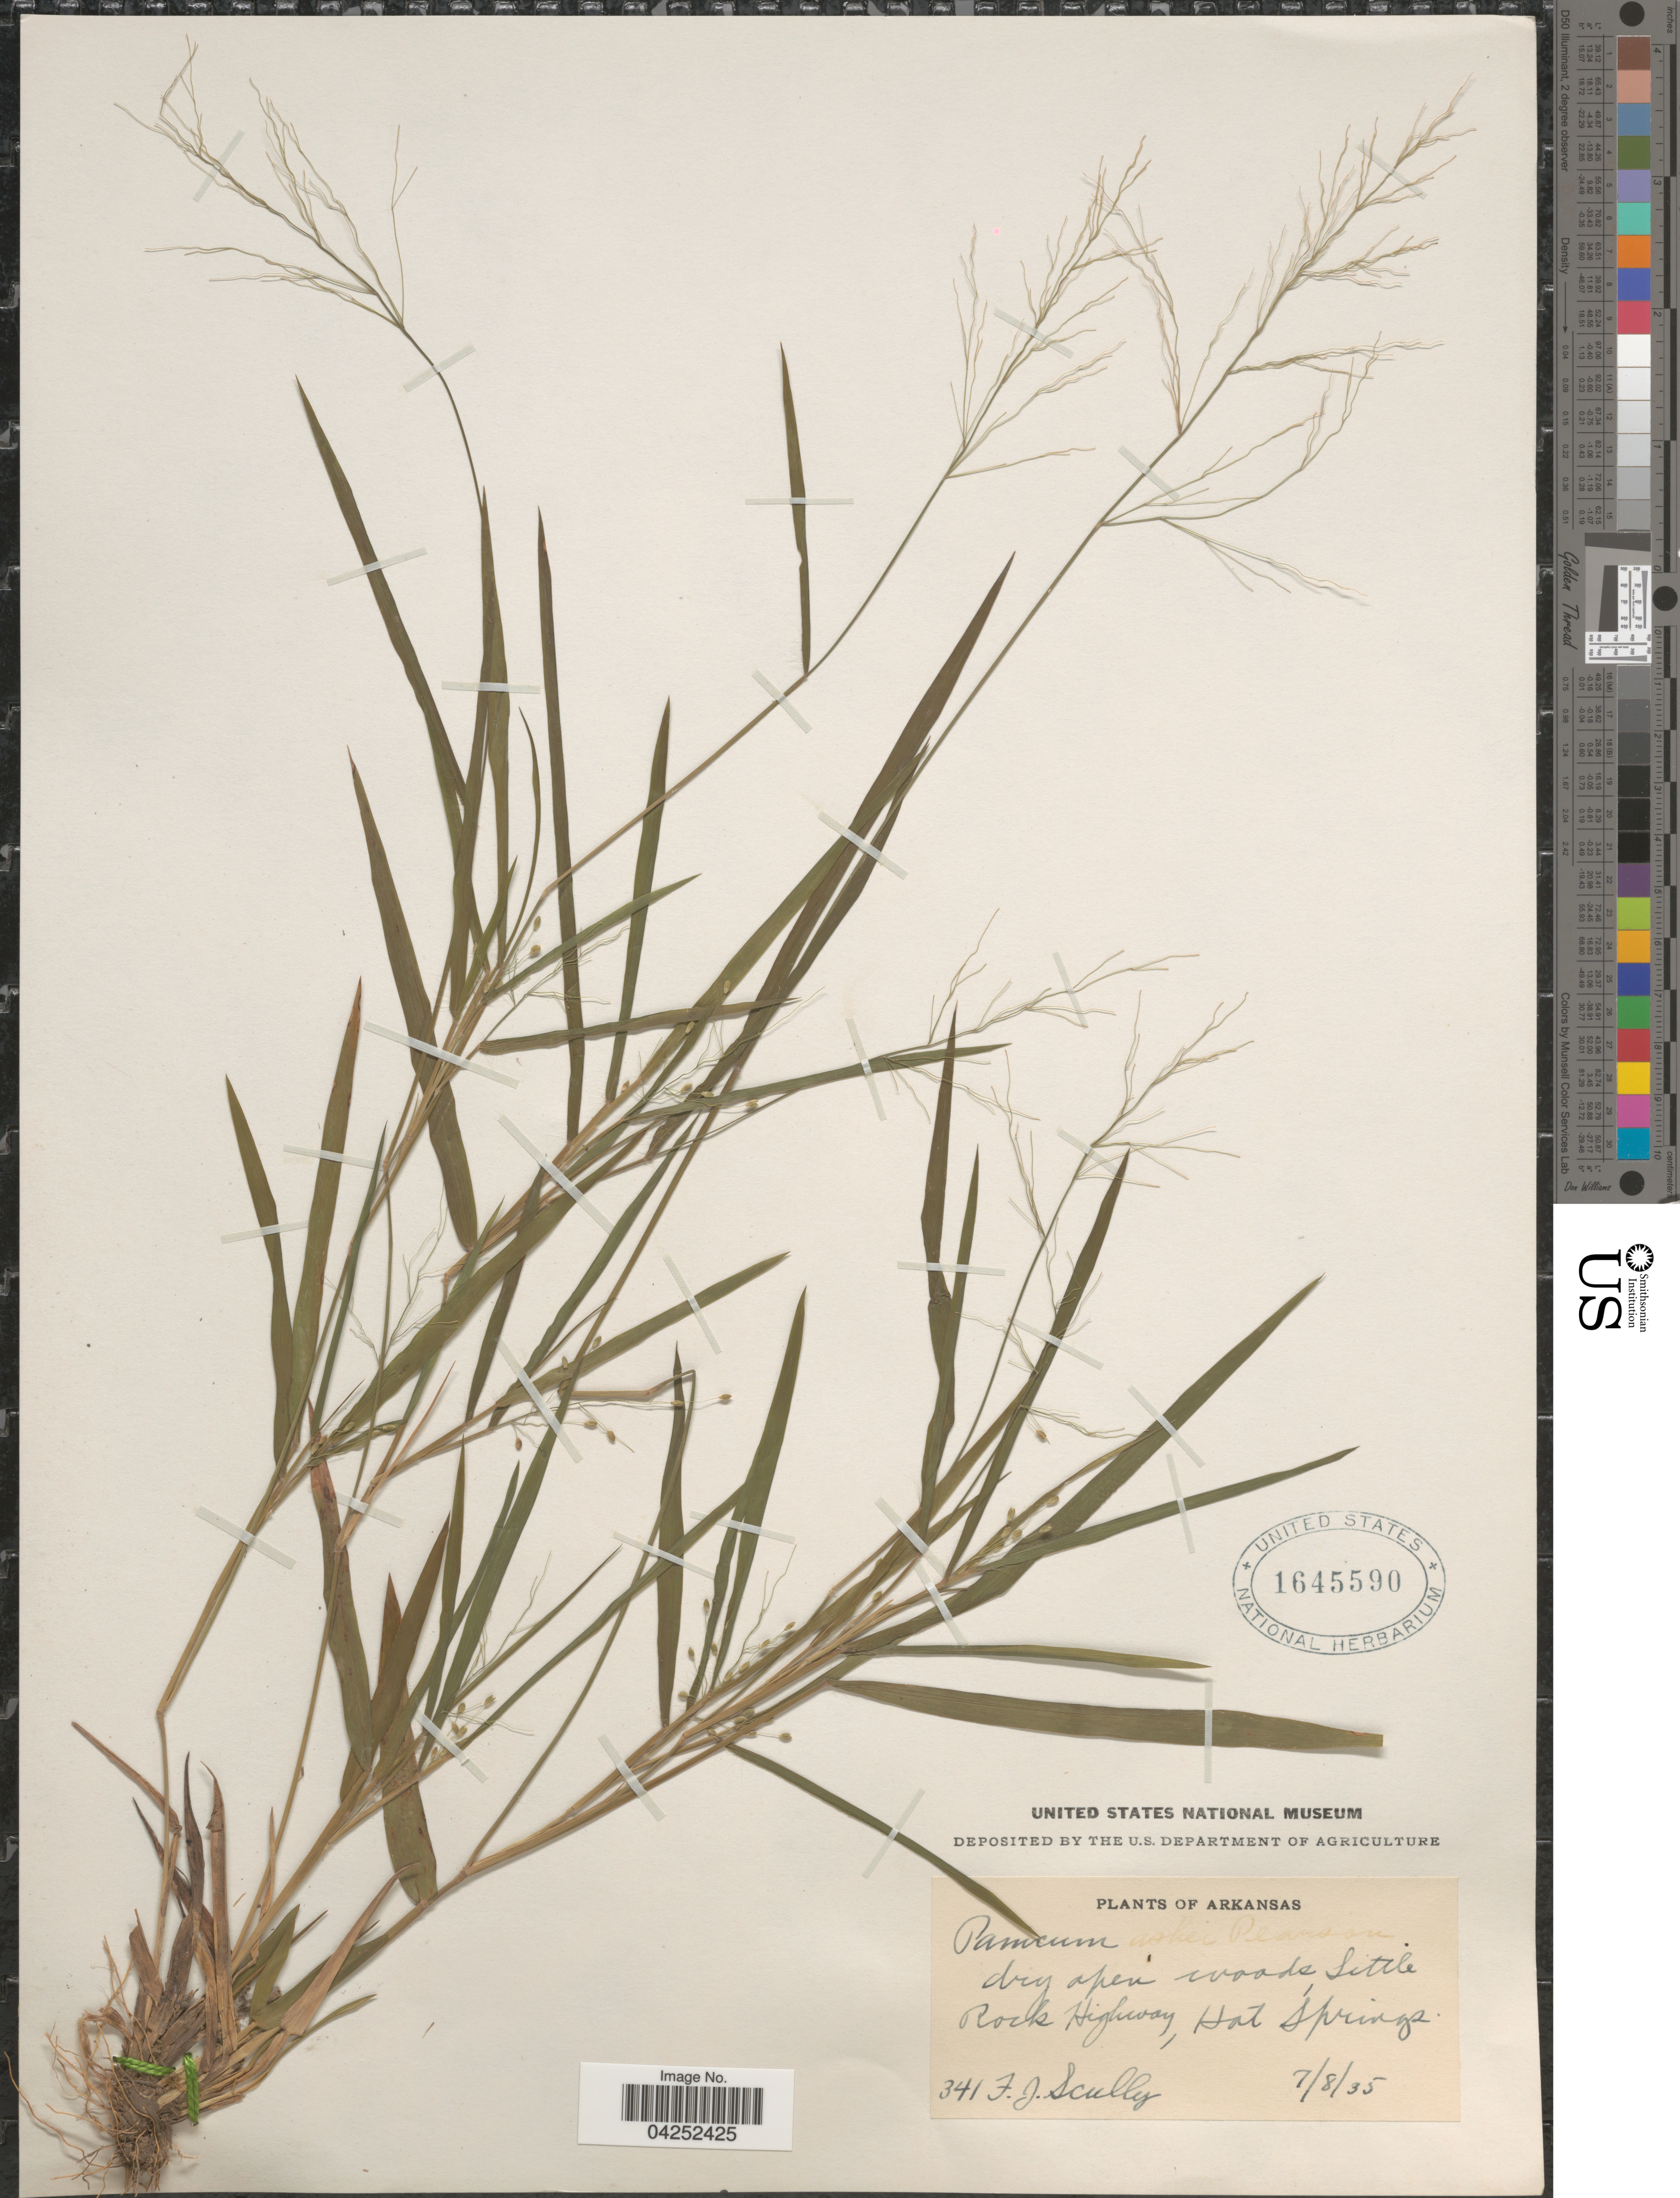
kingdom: Plantae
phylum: Tracheophyta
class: Liliopsida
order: Poales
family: Poaceae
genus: Dichanthelium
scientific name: Dichanthelium bicknellii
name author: (Nash) LeBlond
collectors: F. Scully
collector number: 341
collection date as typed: Transcribed d/m/y: 8/7/35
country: United States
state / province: Arkansas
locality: Dry open woods Little Rock Highway, Hot Springs.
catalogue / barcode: US 1645590